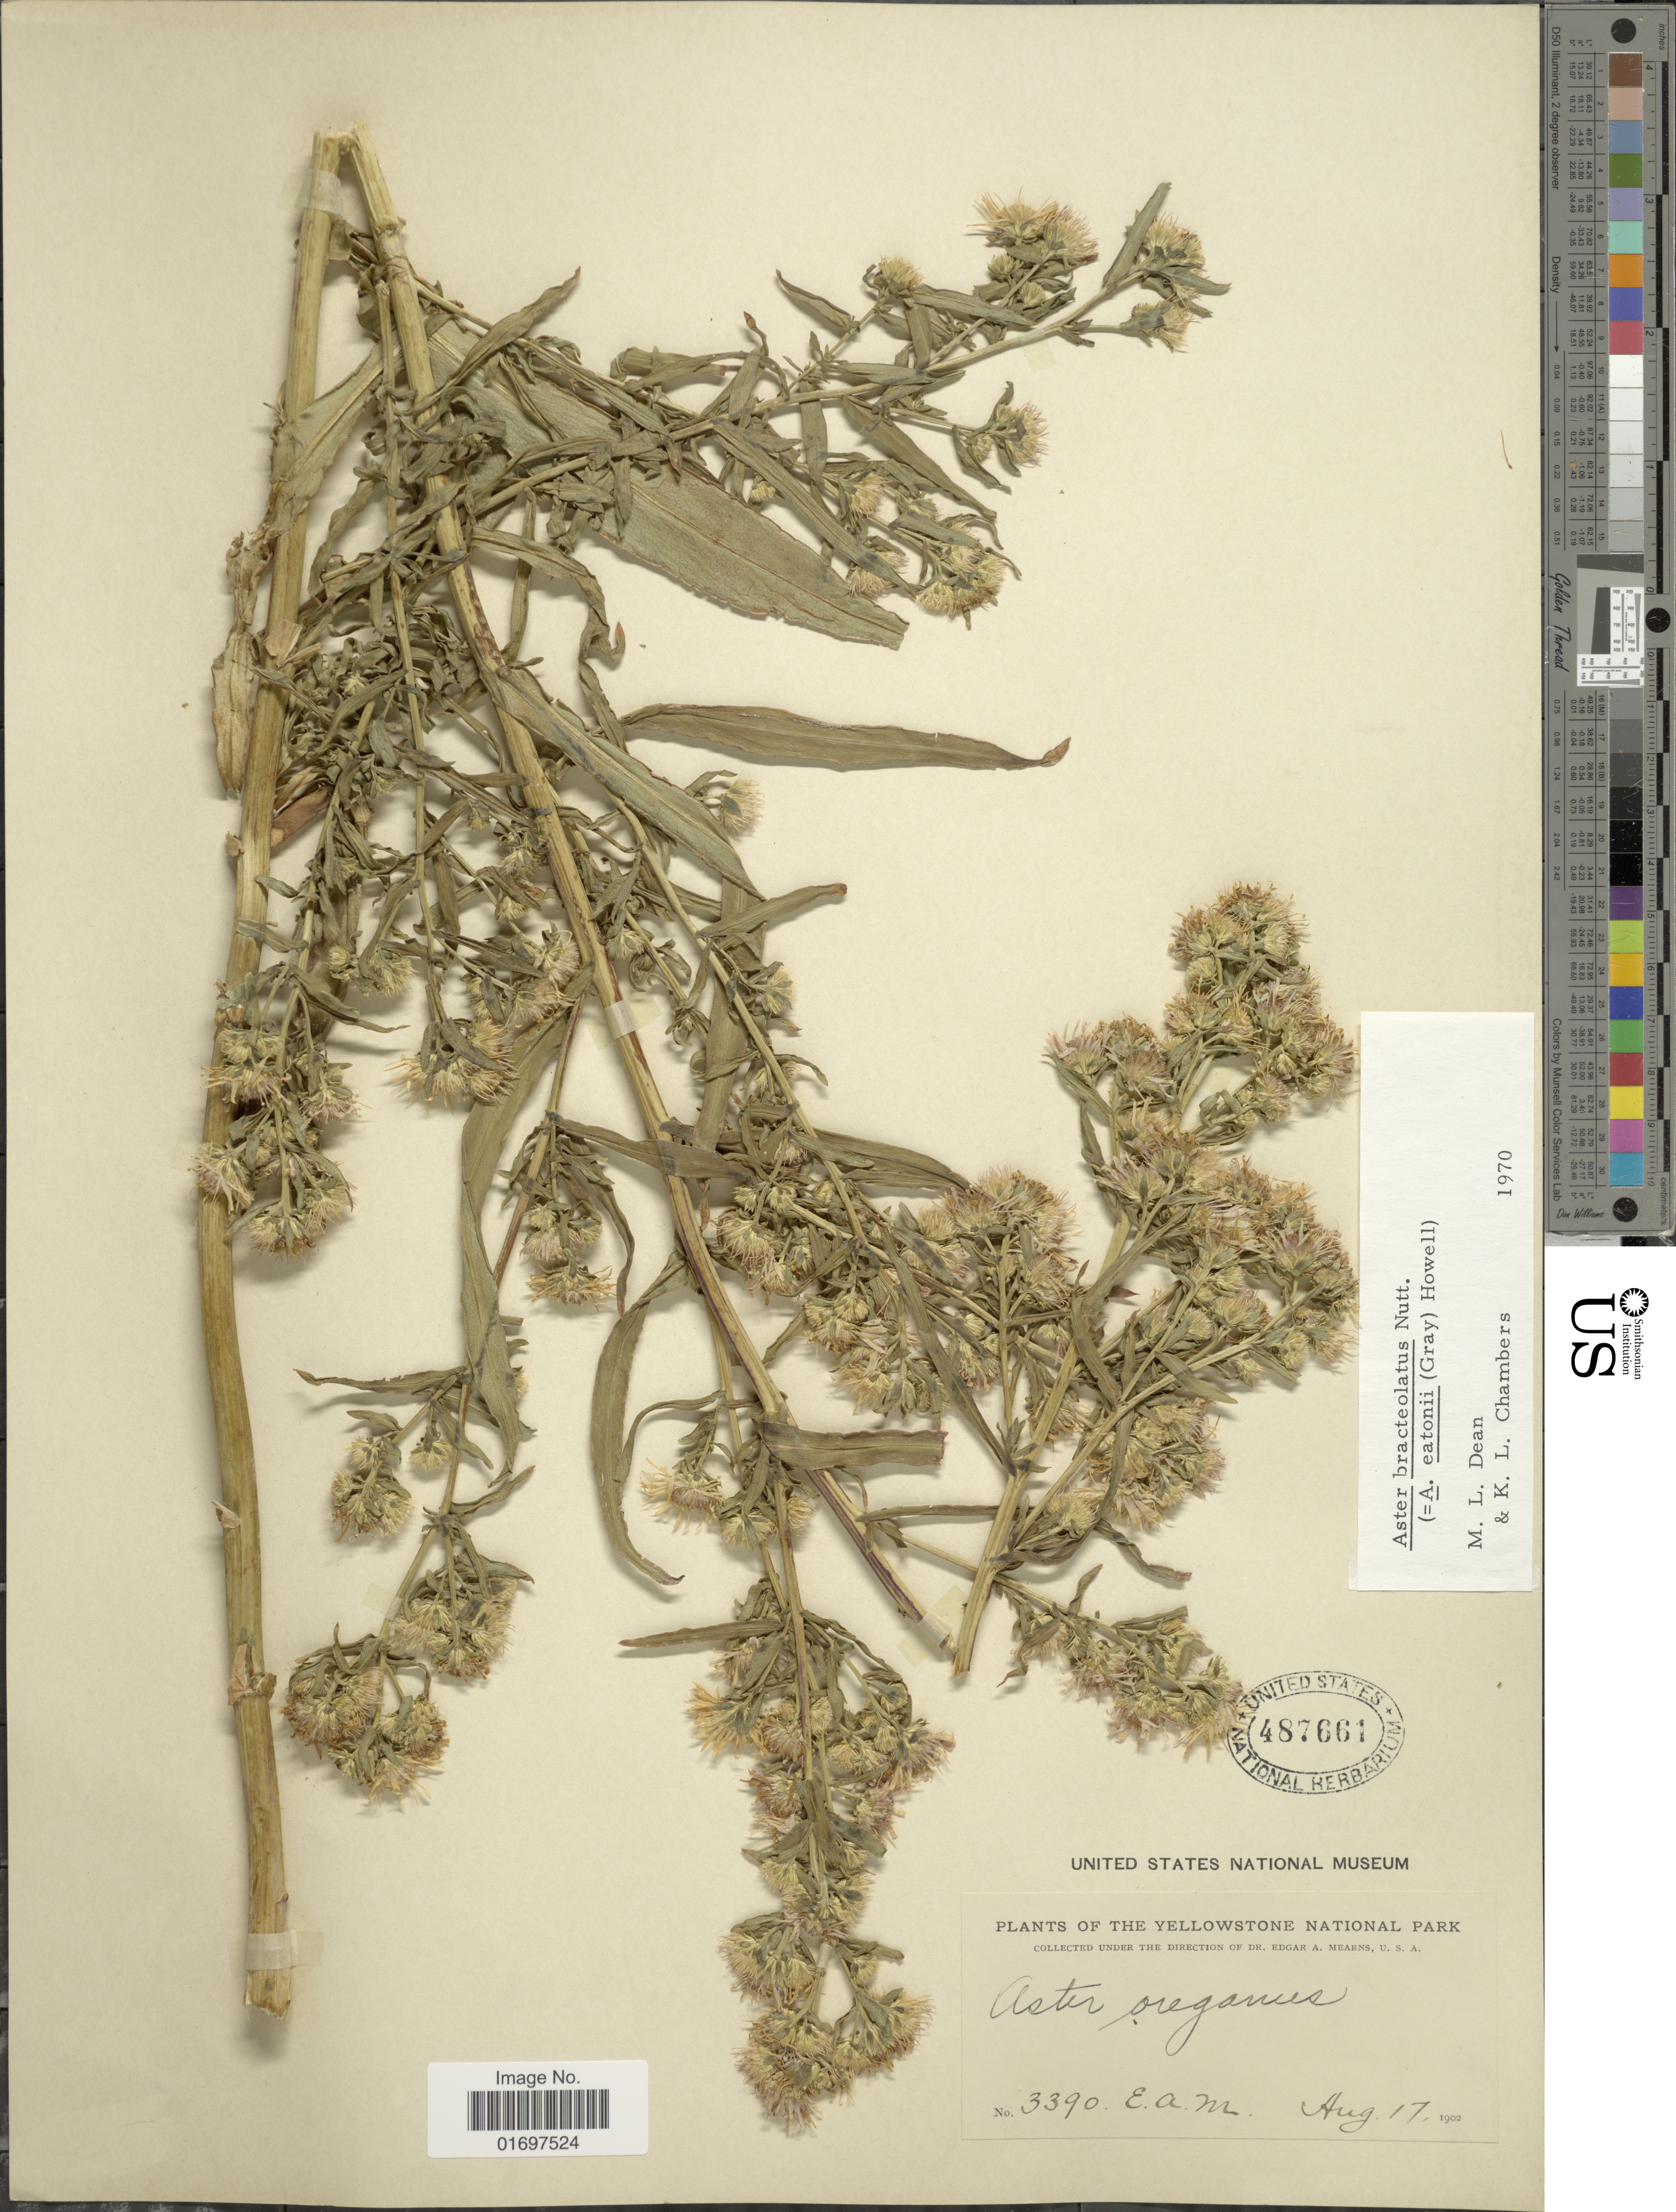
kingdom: Plantae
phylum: Tracheophyta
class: Magnoliopsida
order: Asterales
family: Asteraceae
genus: Symphyotrichum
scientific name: Symphyotrichum bracteolatum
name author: (Nutt.) G.L. Nesom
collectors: E. A. Mearns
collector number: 3390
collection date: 1902-08-17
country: United States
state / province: Wyoming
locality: Yellowstone National Park.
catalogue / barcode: US 487661